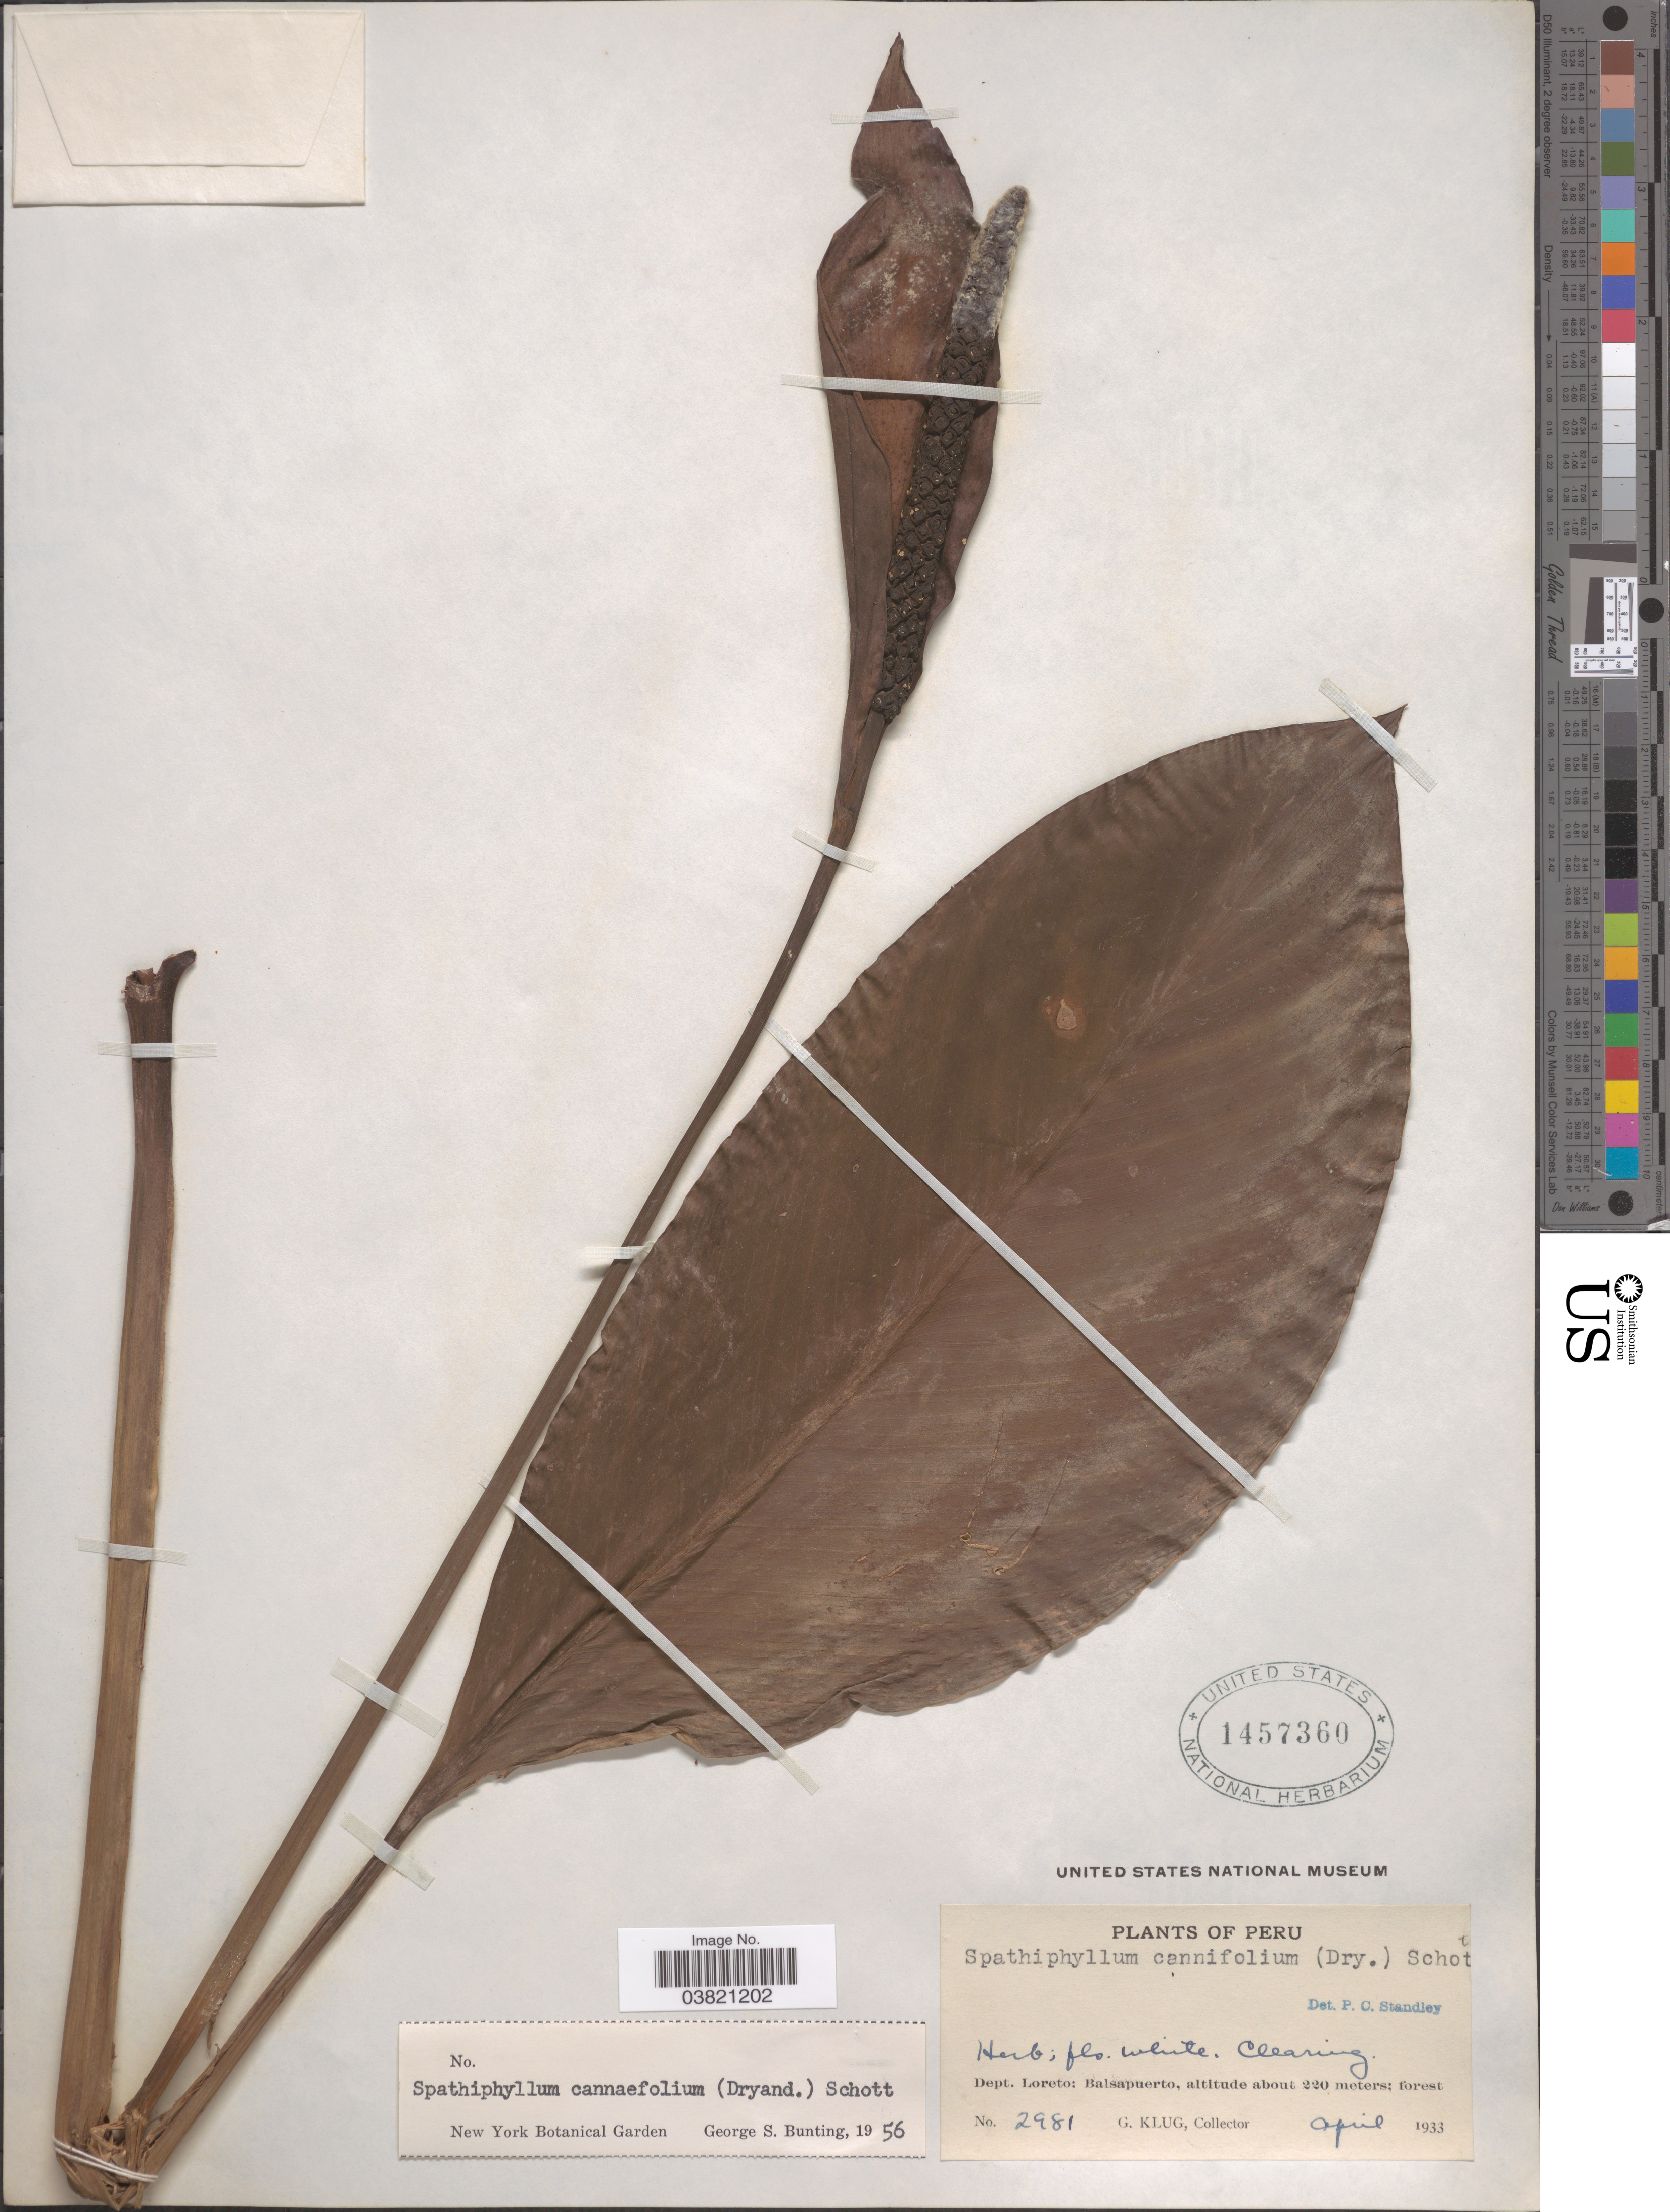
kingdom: Plantae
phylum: Tracheophyta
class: Liliopsida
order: Alismatales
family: Araceae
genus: Spathiphyllum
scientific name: Spathiphyllum cannifolium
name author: (Dryand. ex Sims) Schott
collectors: G. Klug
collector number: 2981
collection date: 1933-04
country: Peru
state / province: Loreto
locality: Dept. Loreto: Balsapuerto.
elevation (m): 220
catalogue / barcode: US 1457360